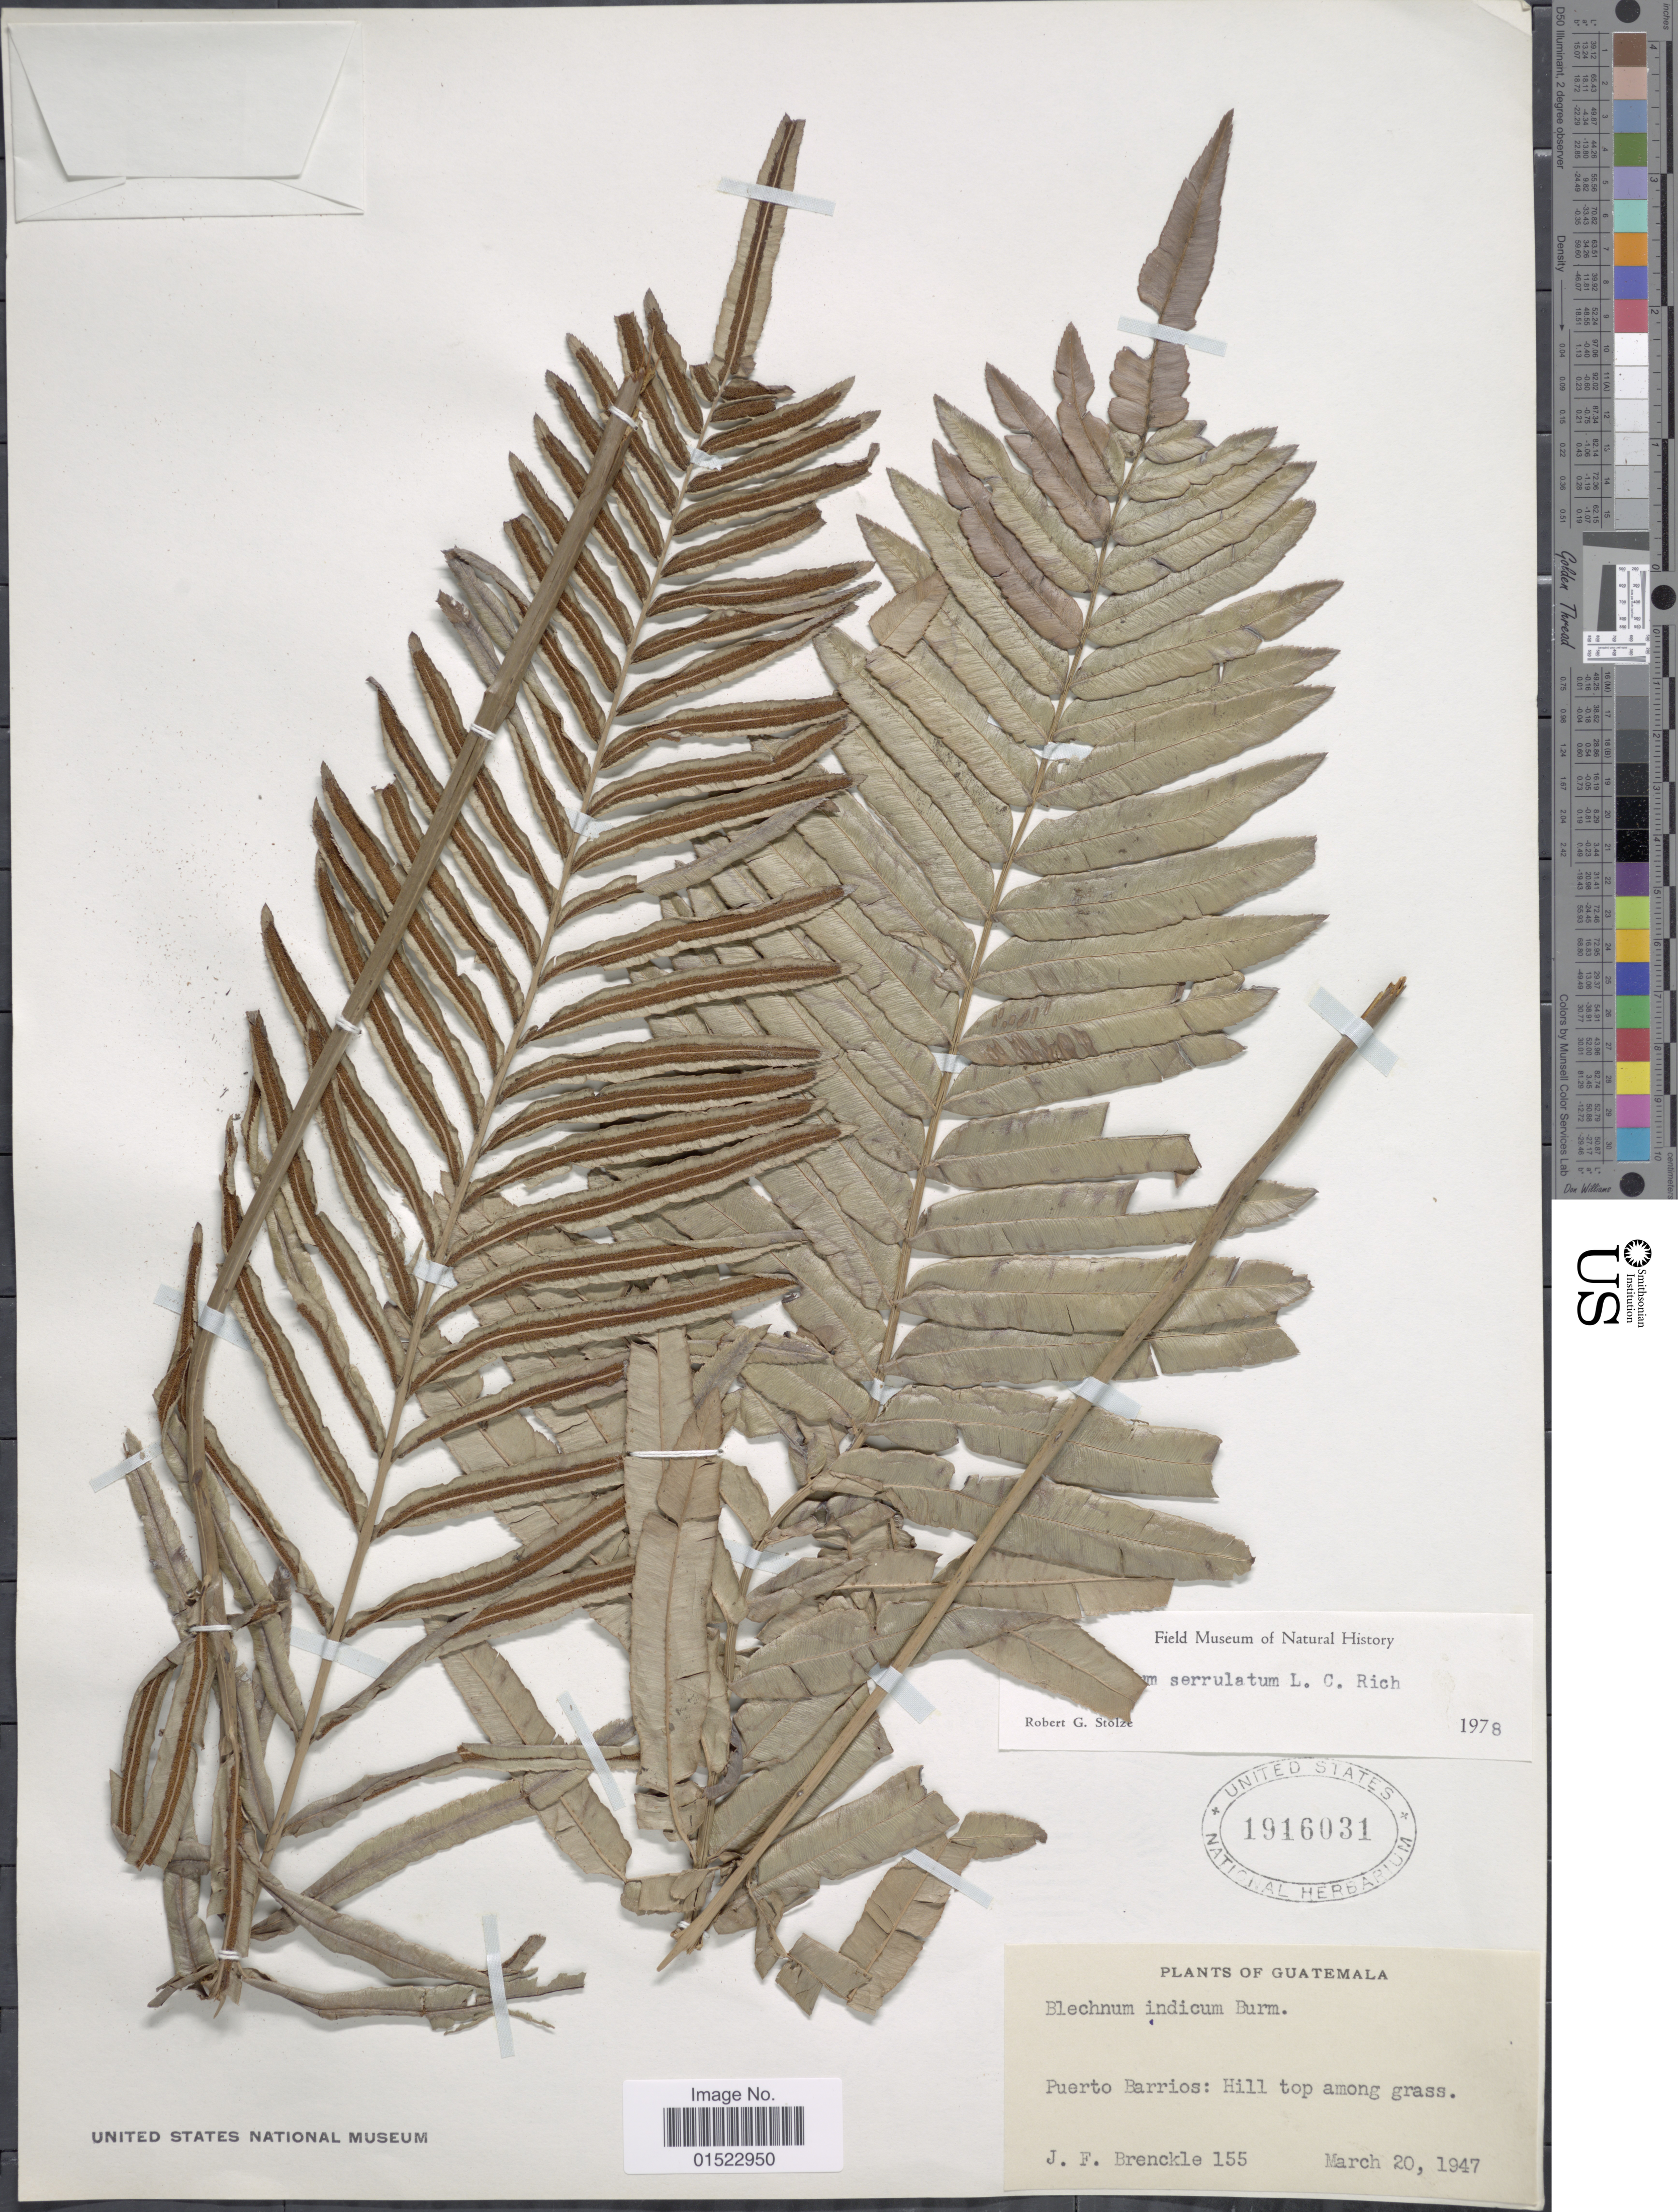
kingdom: Plantae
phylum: Tracheophyta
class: Polypodiopsida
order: Polypodiales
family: Blechnaceae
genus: Telmatoblechnum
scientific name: Telmatoblechnum serrulatum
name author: (Rich.) Perrie et al.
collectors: J. Brenckle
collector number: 155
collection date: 1947-03-20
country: Guatemala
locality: Puerto Barrios: Hill top among grass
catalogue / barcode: US 1916031